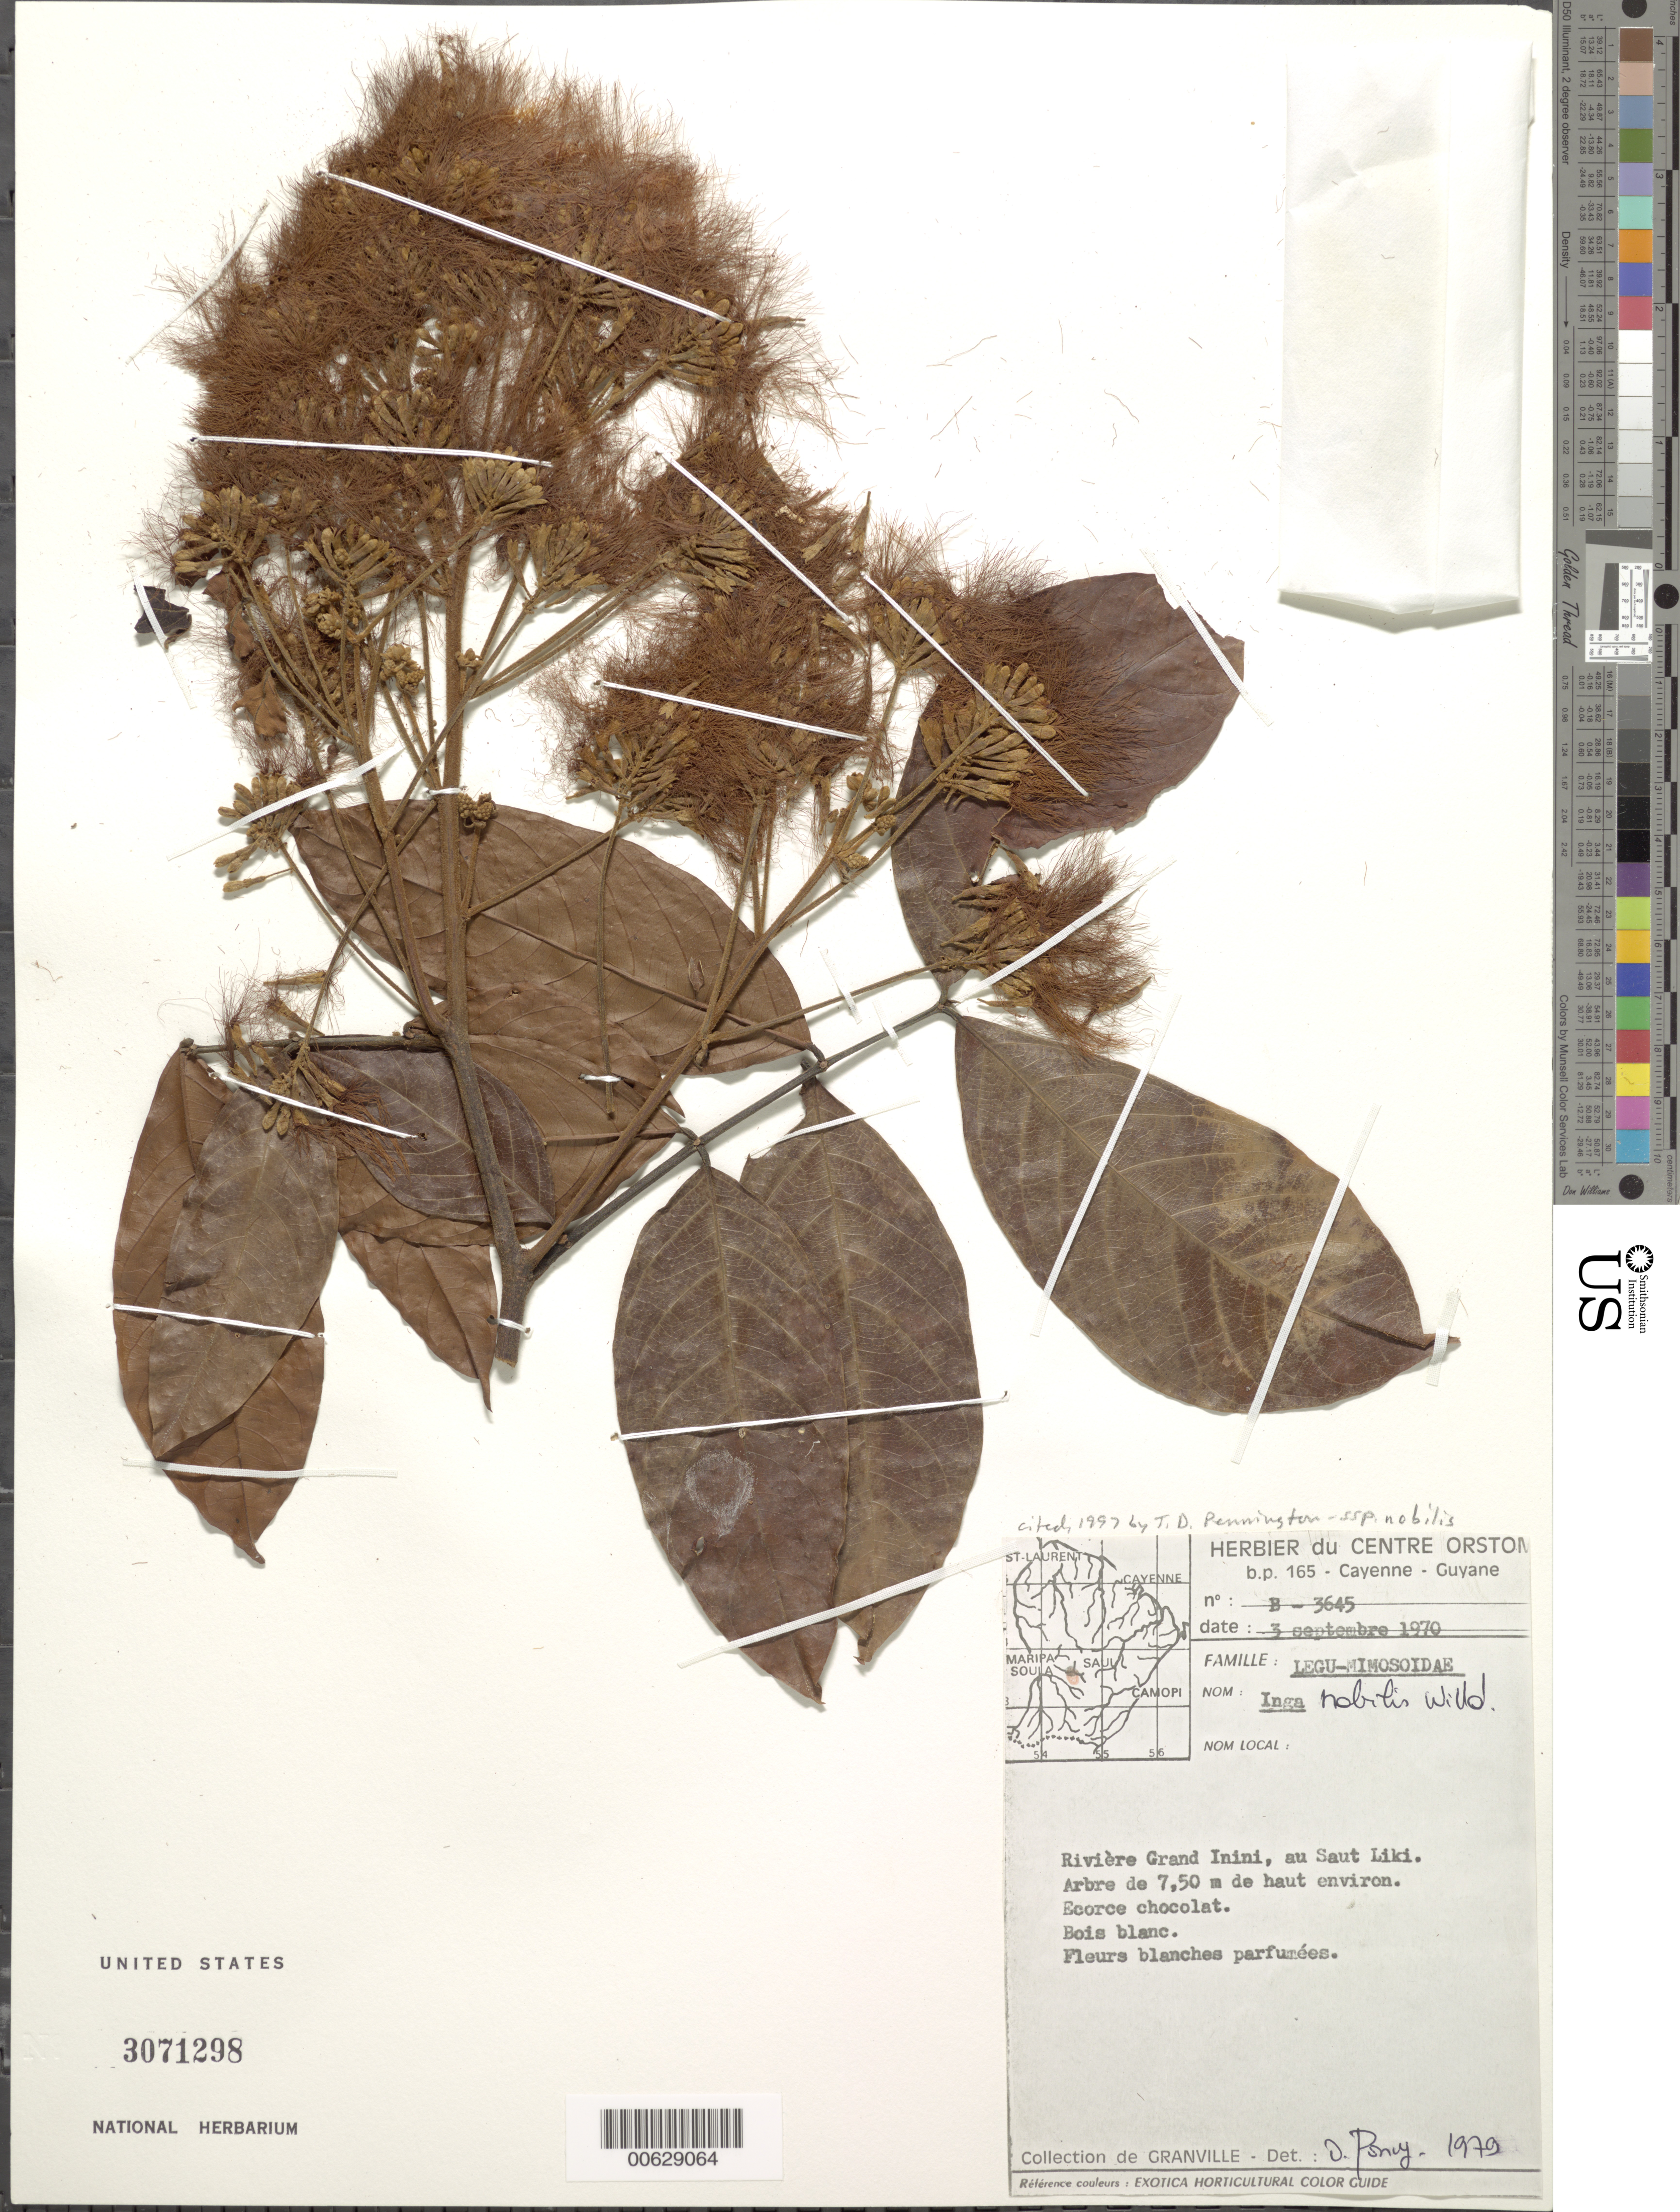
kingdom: Plantae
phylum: Tracheophyta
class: Magnoliopsida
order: Fabales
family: Fabaceae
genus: Inga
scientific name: Inga nobilis subsp. nobilis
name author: Willd.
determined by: Pennington, T. D., (K)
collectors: J.-J. de Granville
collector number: B 3645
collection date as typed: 3-Sep-70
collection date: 1970-09-03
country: French Guiana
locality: Rivière Grand Inini, au Saut Liki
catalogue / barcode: US 3071298